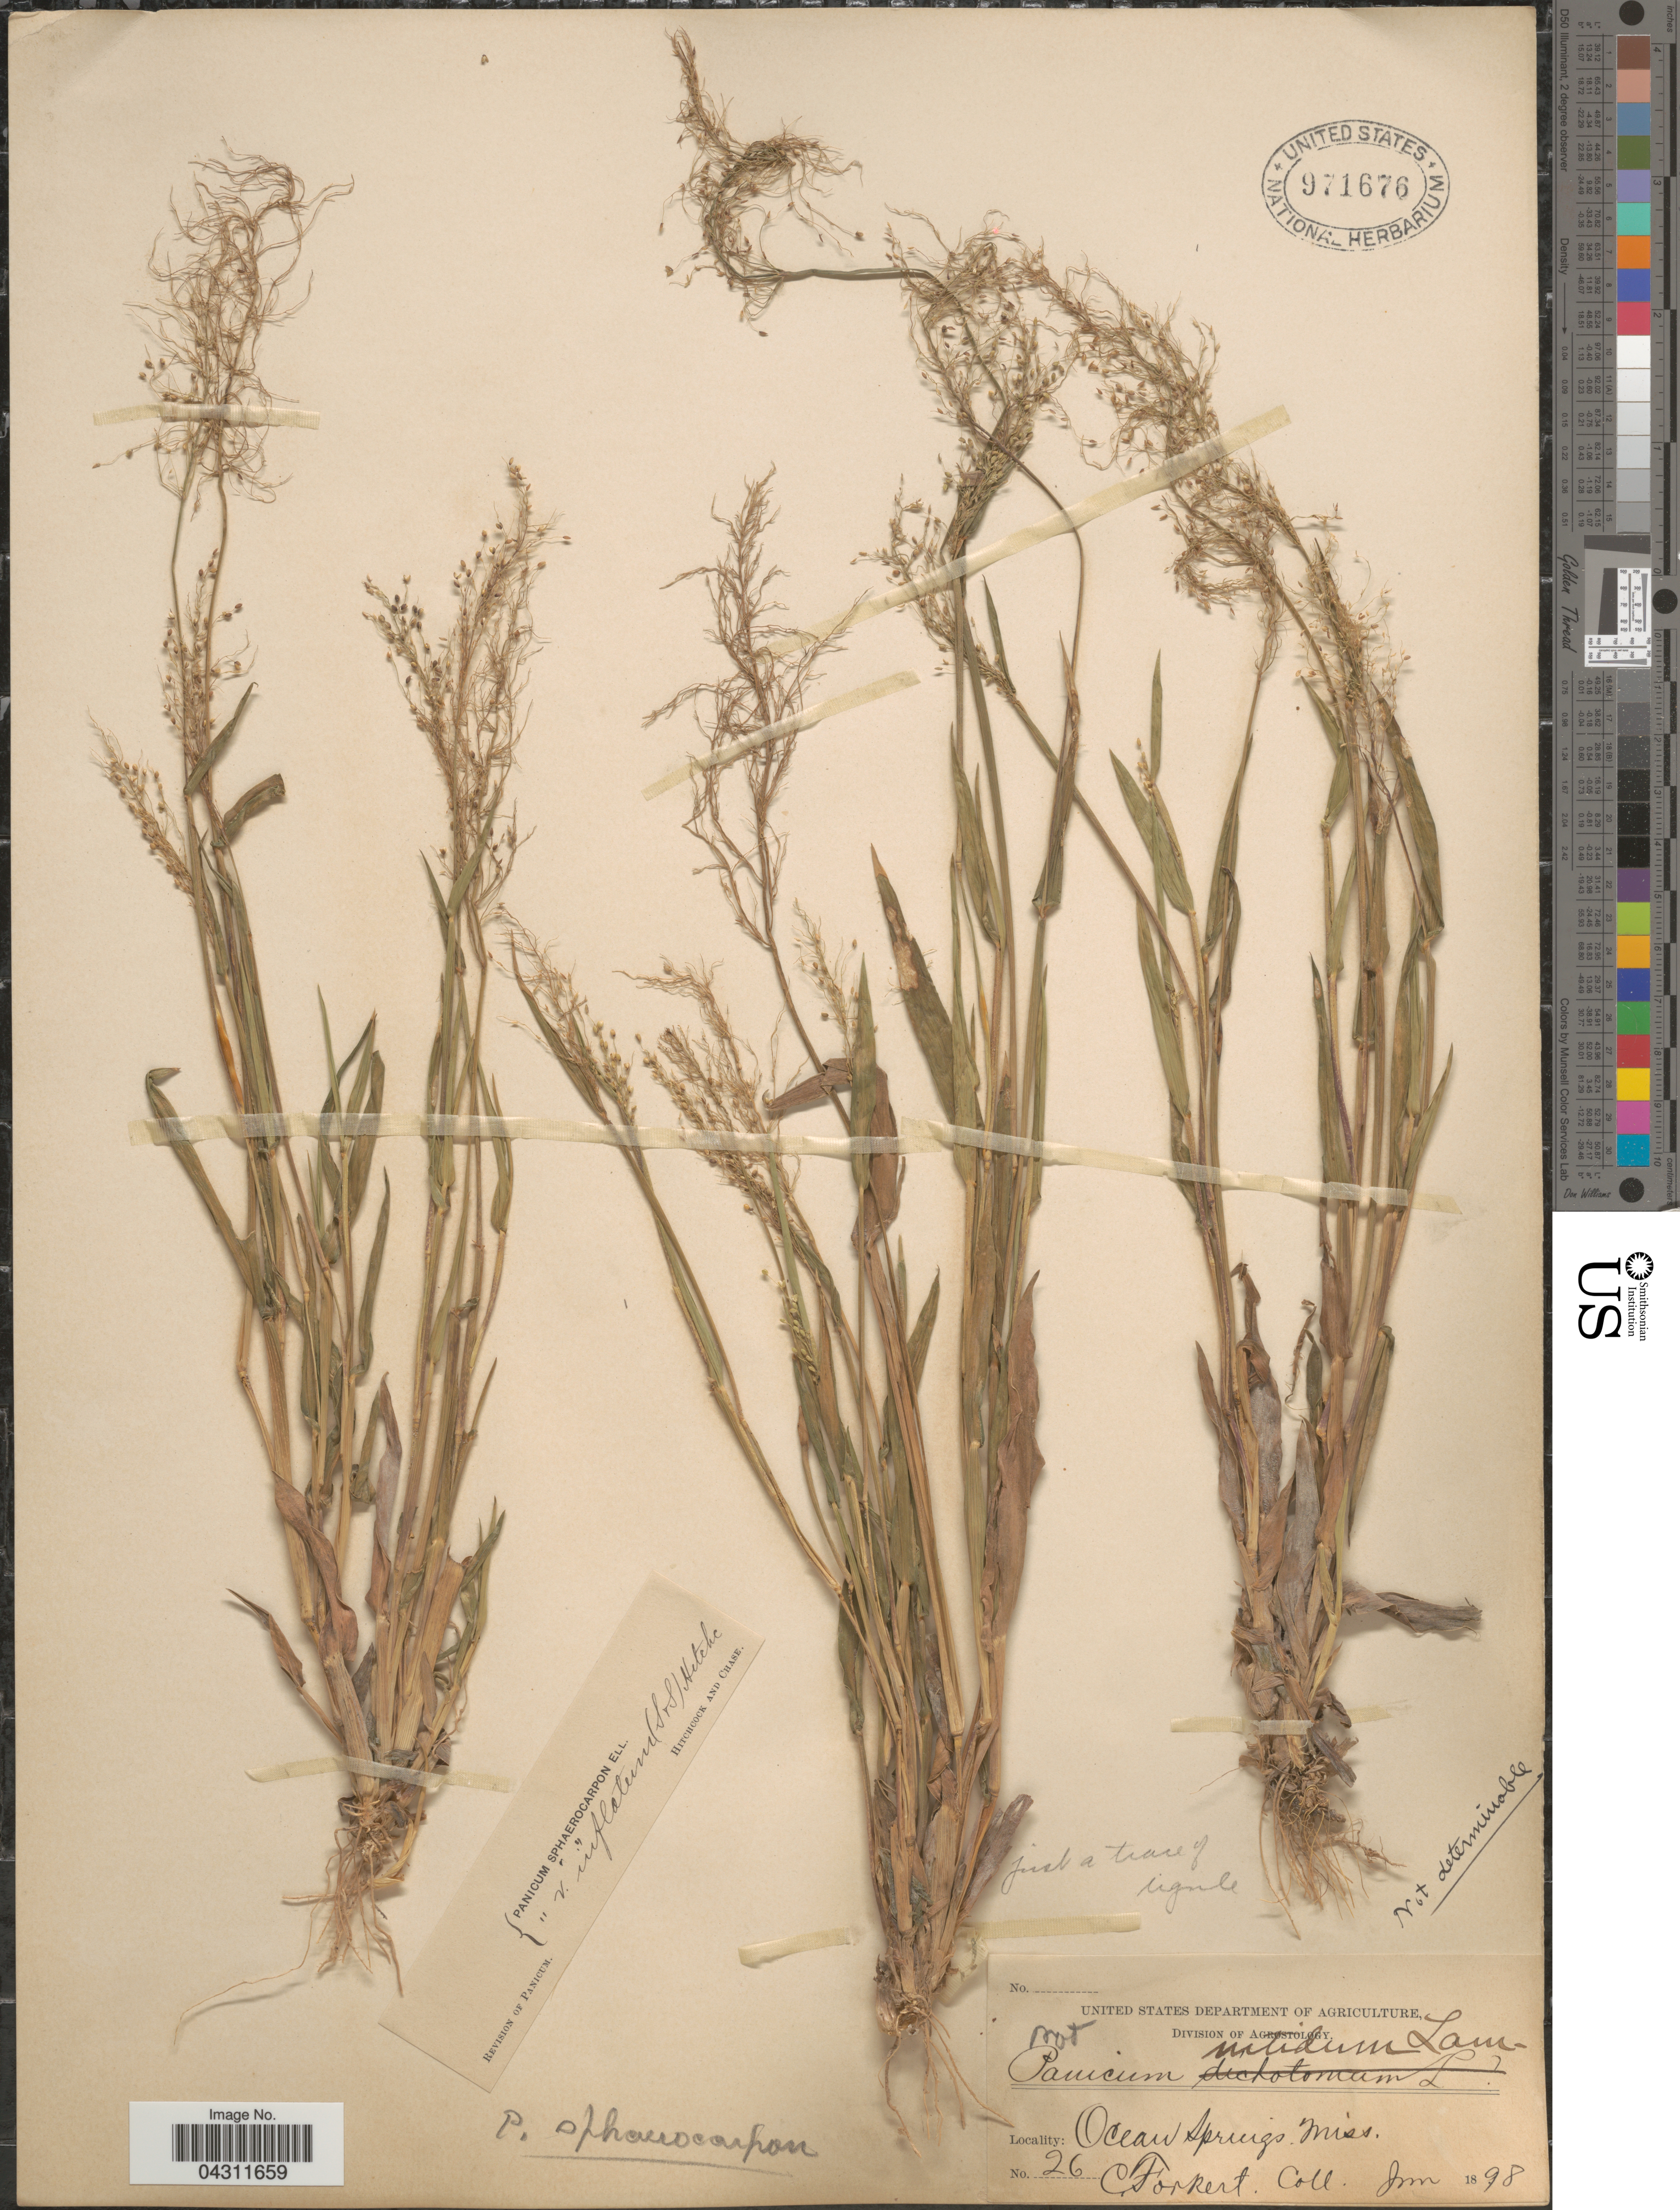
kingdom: Plantae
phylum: Tracheophyta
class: Liliopsida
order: Poales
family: Poaceae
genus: Dichanthelium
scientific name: Dichanthelium strigosum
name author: (Muhl. ex Elliott) Freckmann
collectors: C. Forkert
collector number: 26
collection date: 1898-06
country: United States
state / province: Mississippi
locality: Ocean Springs.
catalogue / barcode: US 971676